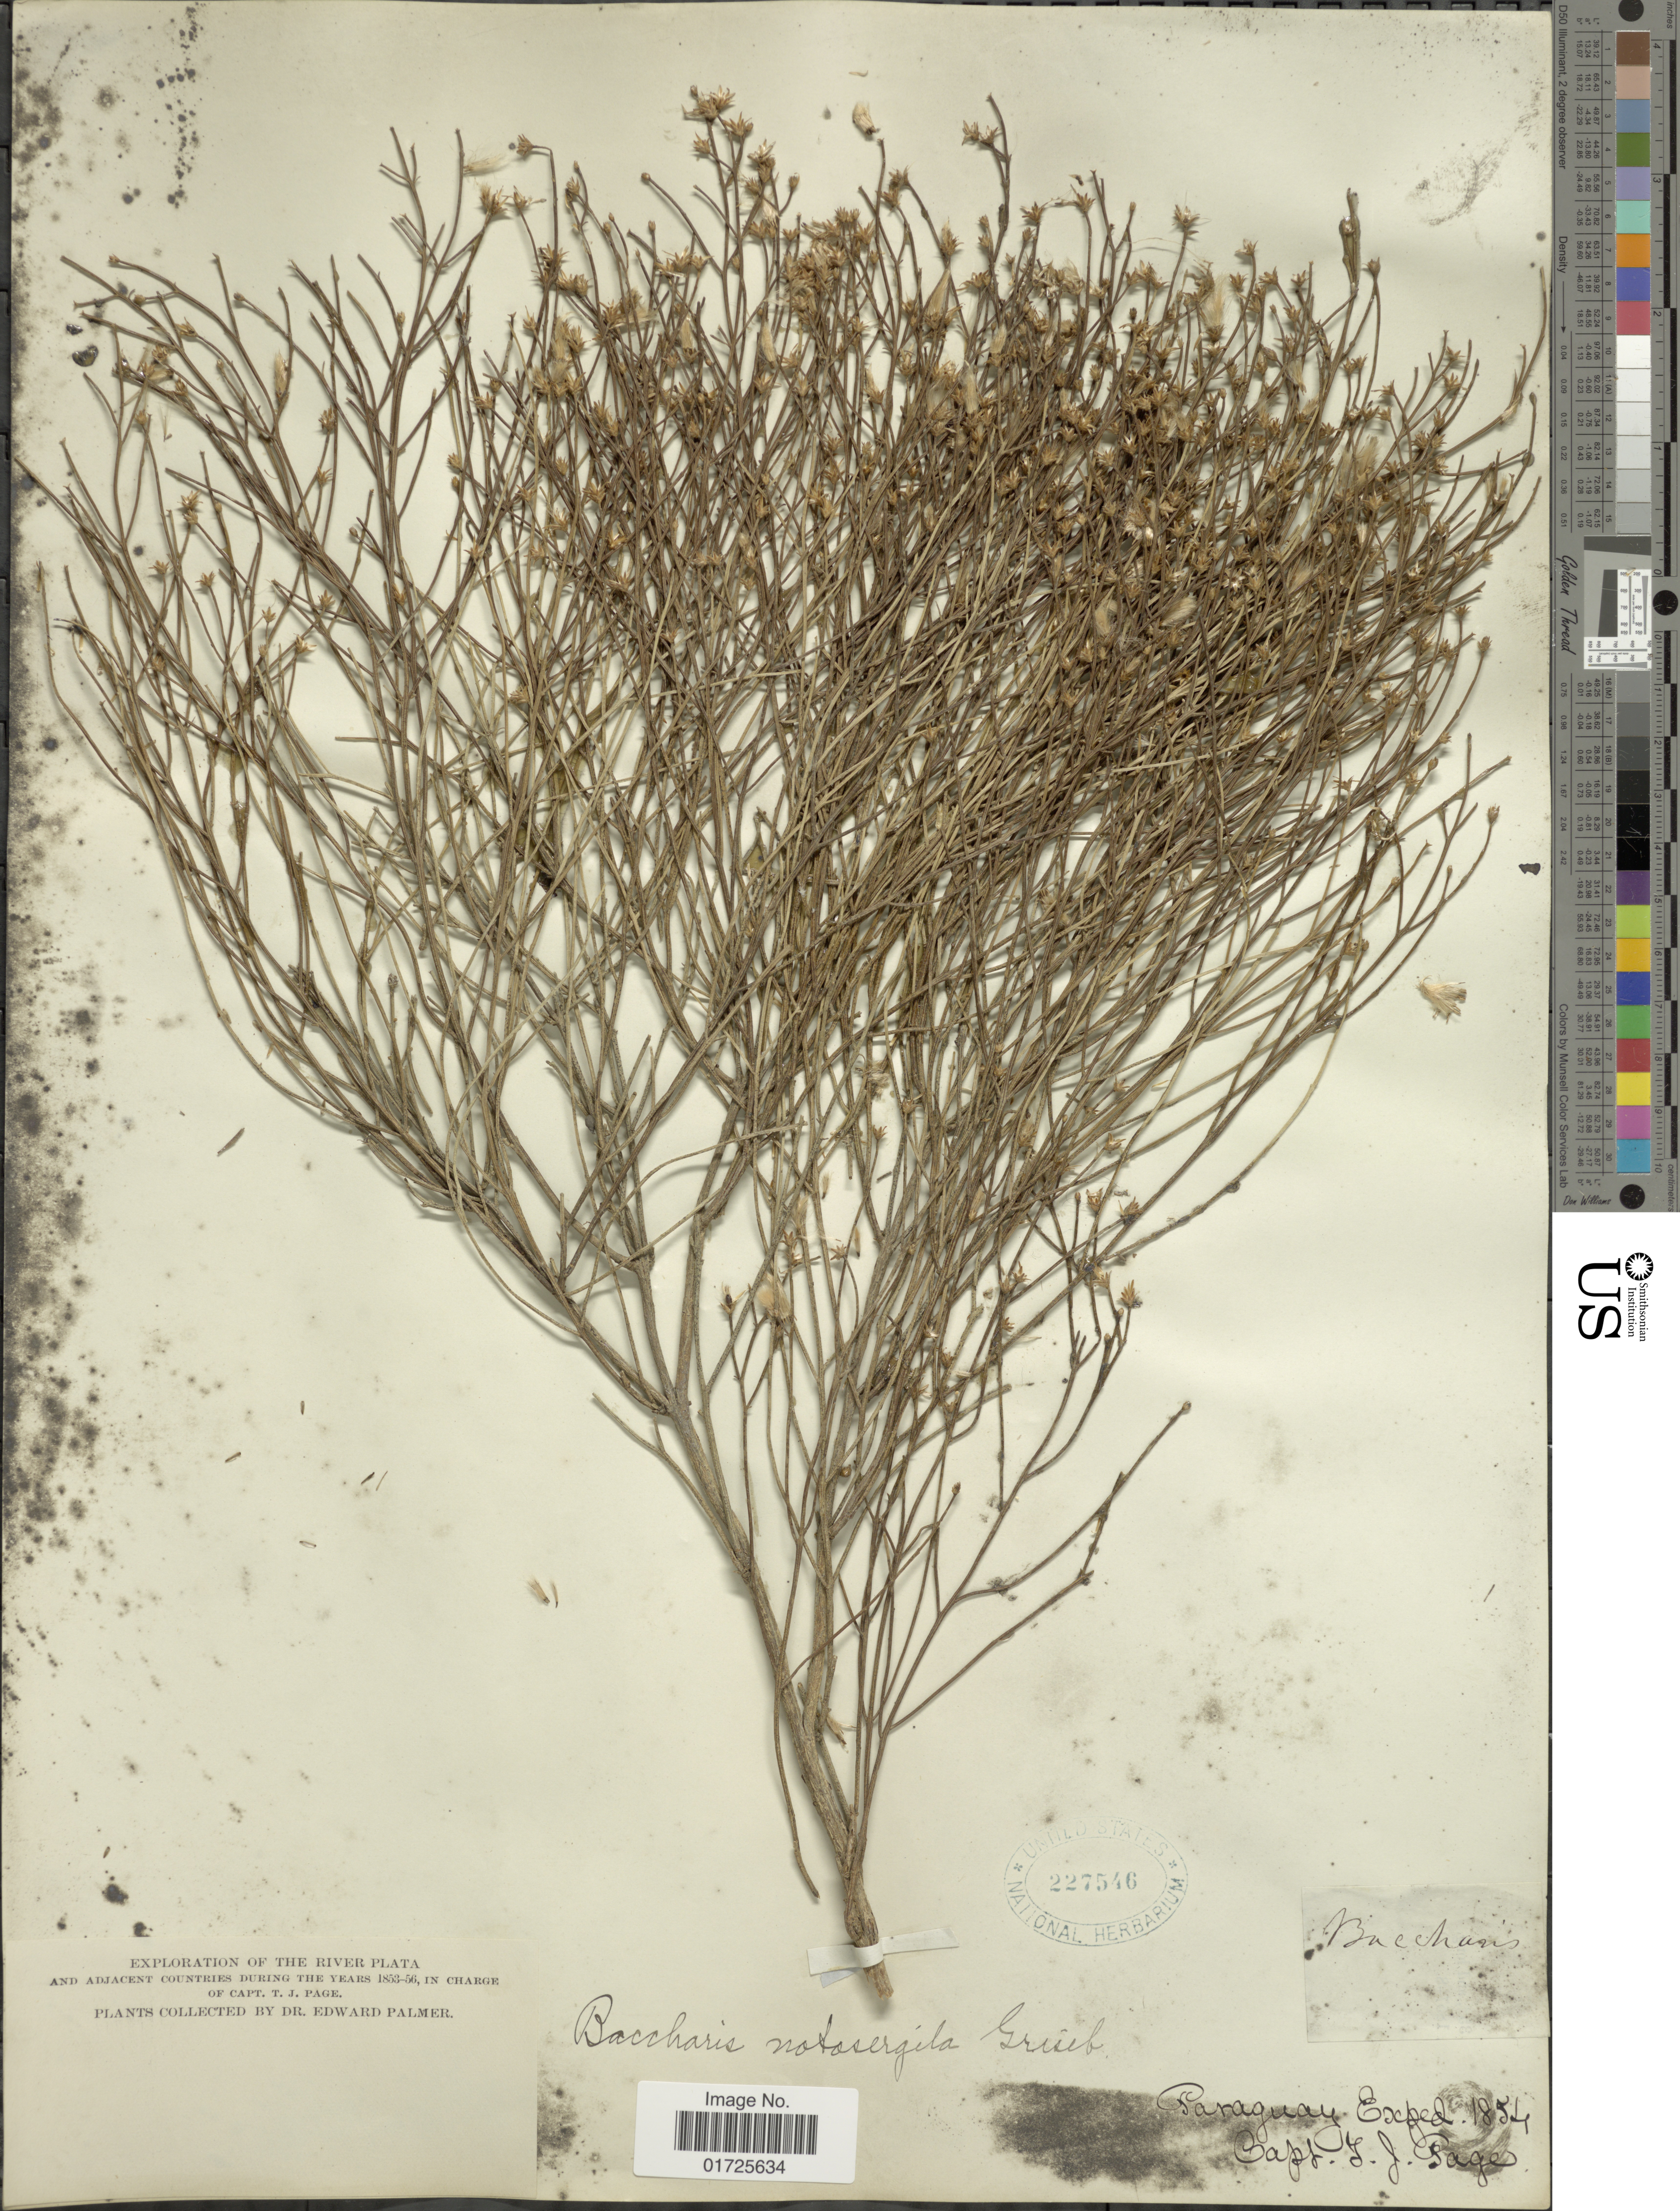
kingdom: Plantae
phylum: Tracheophyta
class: Magnoliopsida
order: Asterales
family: Asteraceae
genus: Baccharis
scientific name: Baccharis notosergila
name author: Griseb.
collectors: E. Palmer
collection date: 1854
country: Paraguay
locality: River Plata.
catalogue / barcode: US 227546